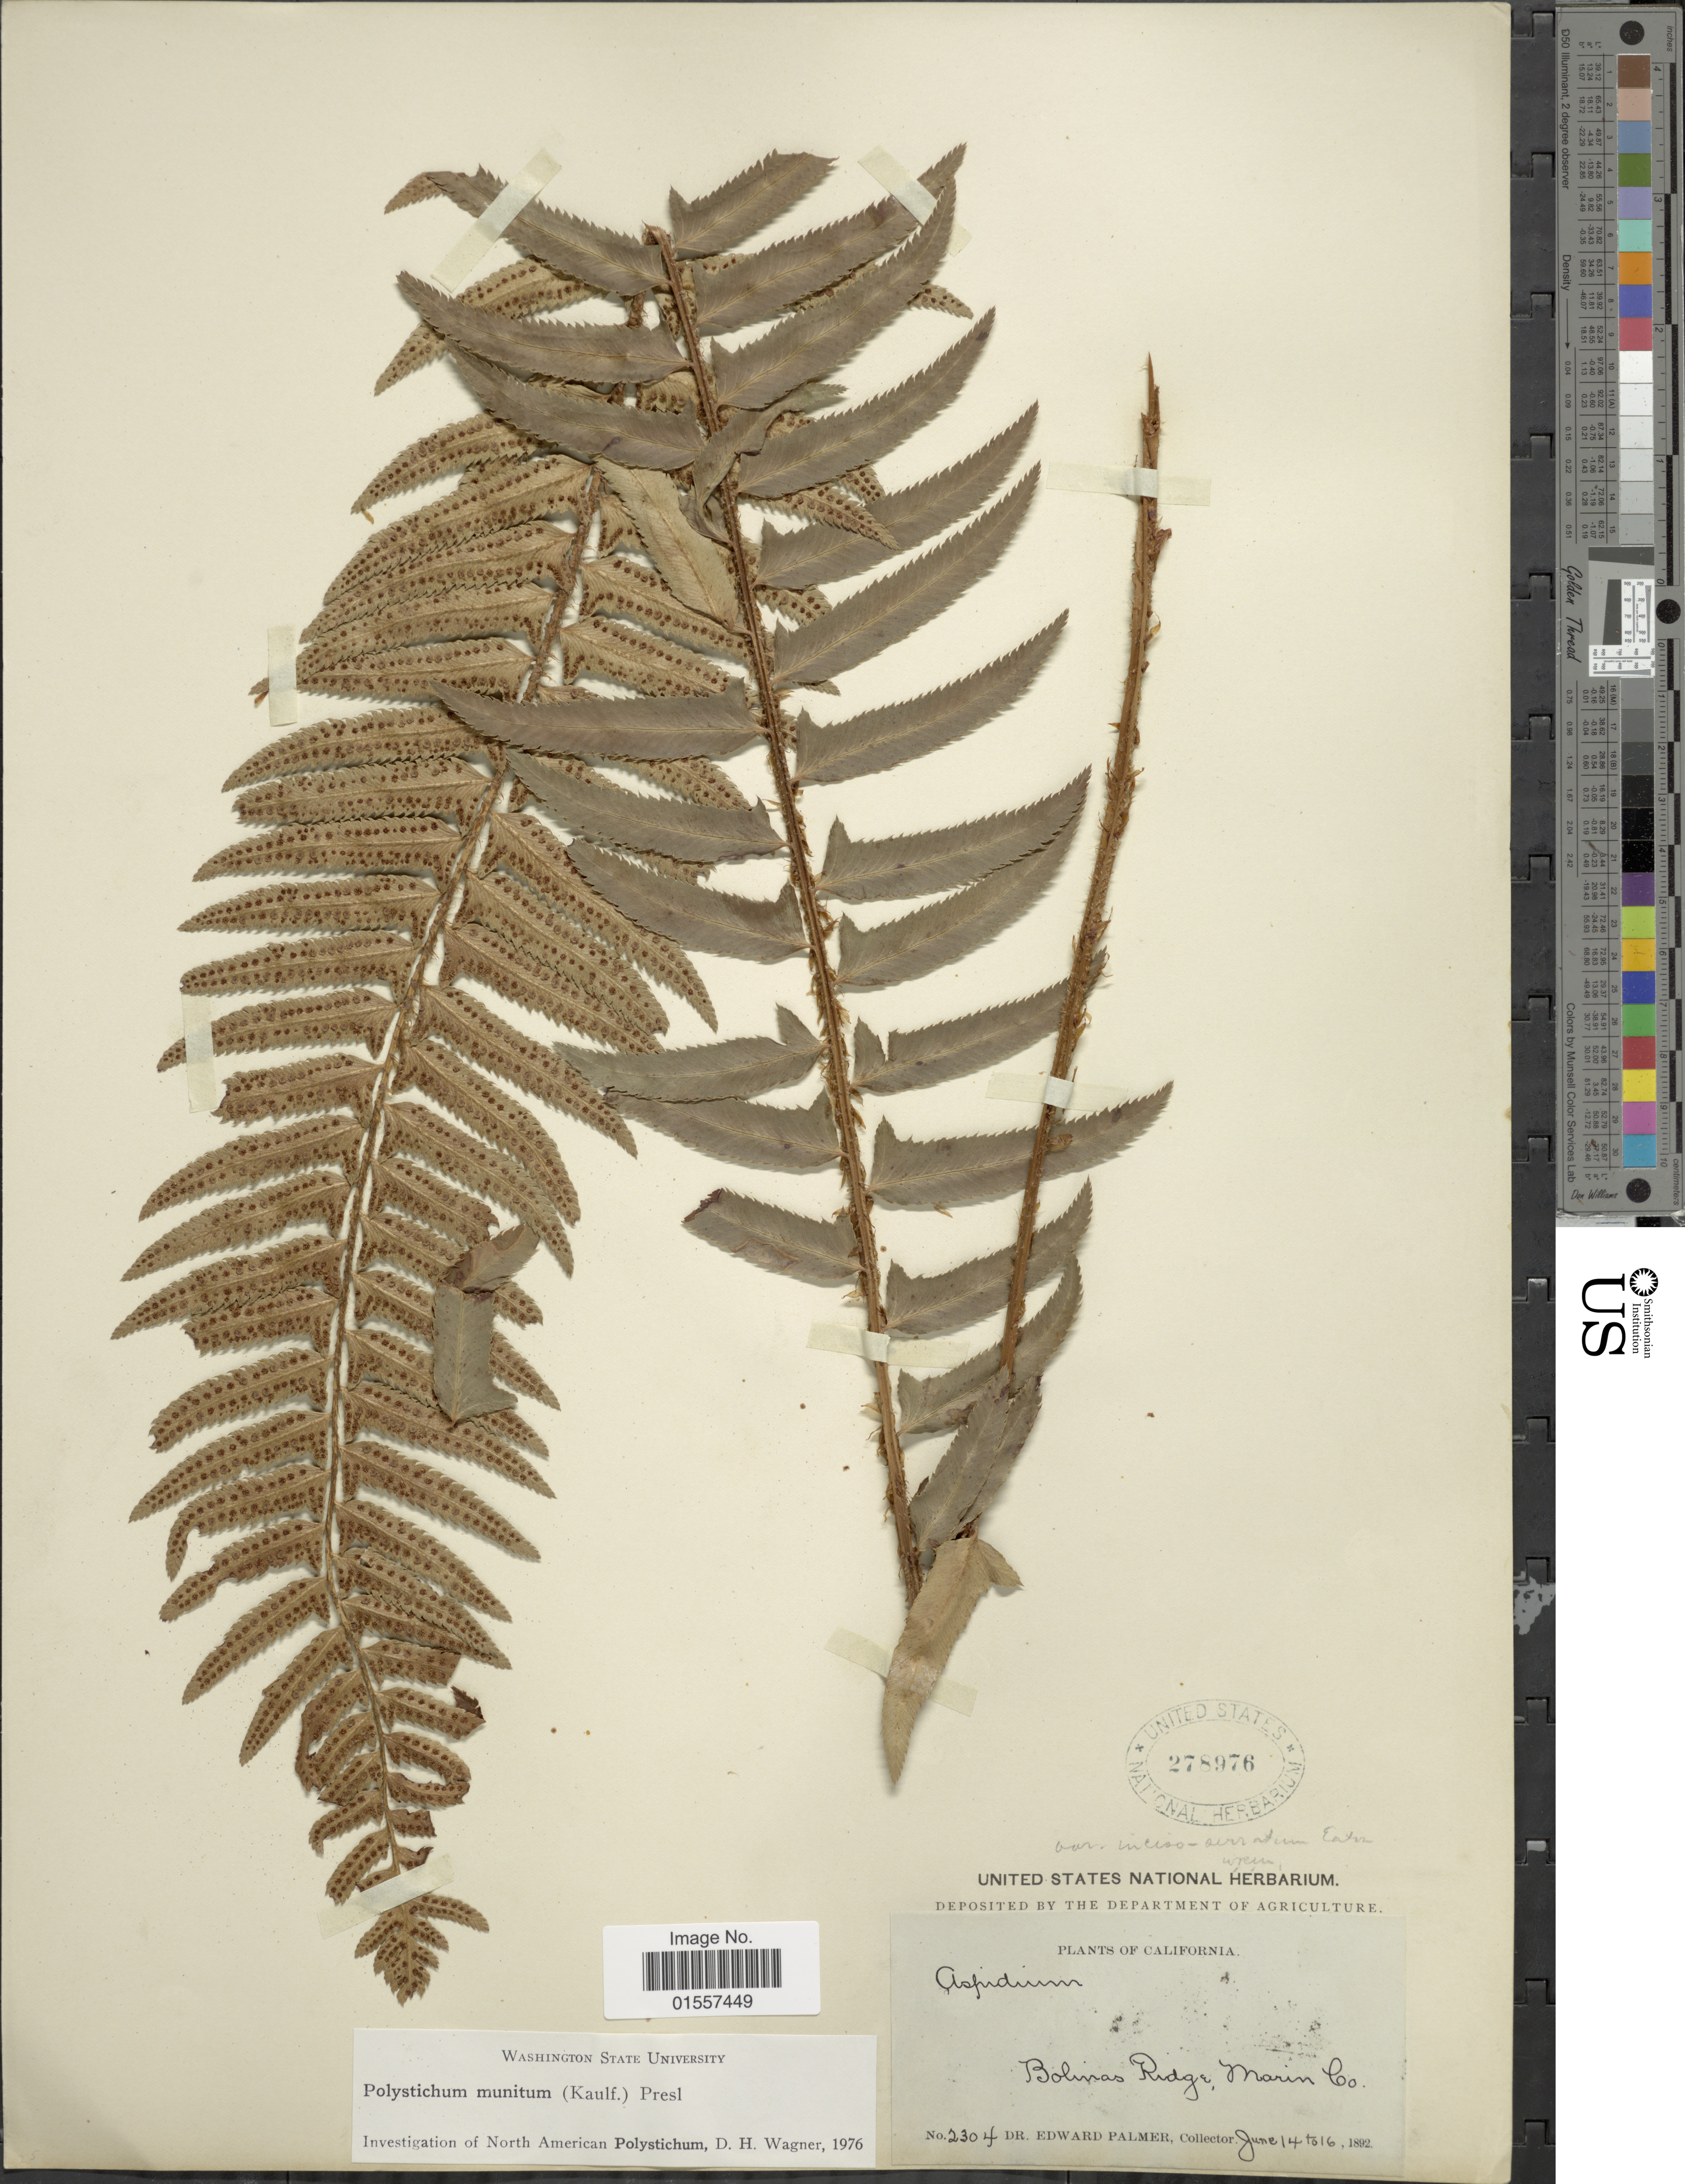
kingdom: Plantae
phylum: Tracheophyta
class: Polypodiopsida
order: Polypodiales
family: Dryopteridaceae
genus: Polystichum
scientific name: Polystichum munitum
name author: (Kaulf.) C. Presl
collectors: E. Palmer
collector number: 2304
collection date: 1892-06-14/1892-06-16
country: United States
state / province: California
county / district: Marin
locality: California, Bolinas Ridge, Marin Co.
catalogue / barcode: US 278976